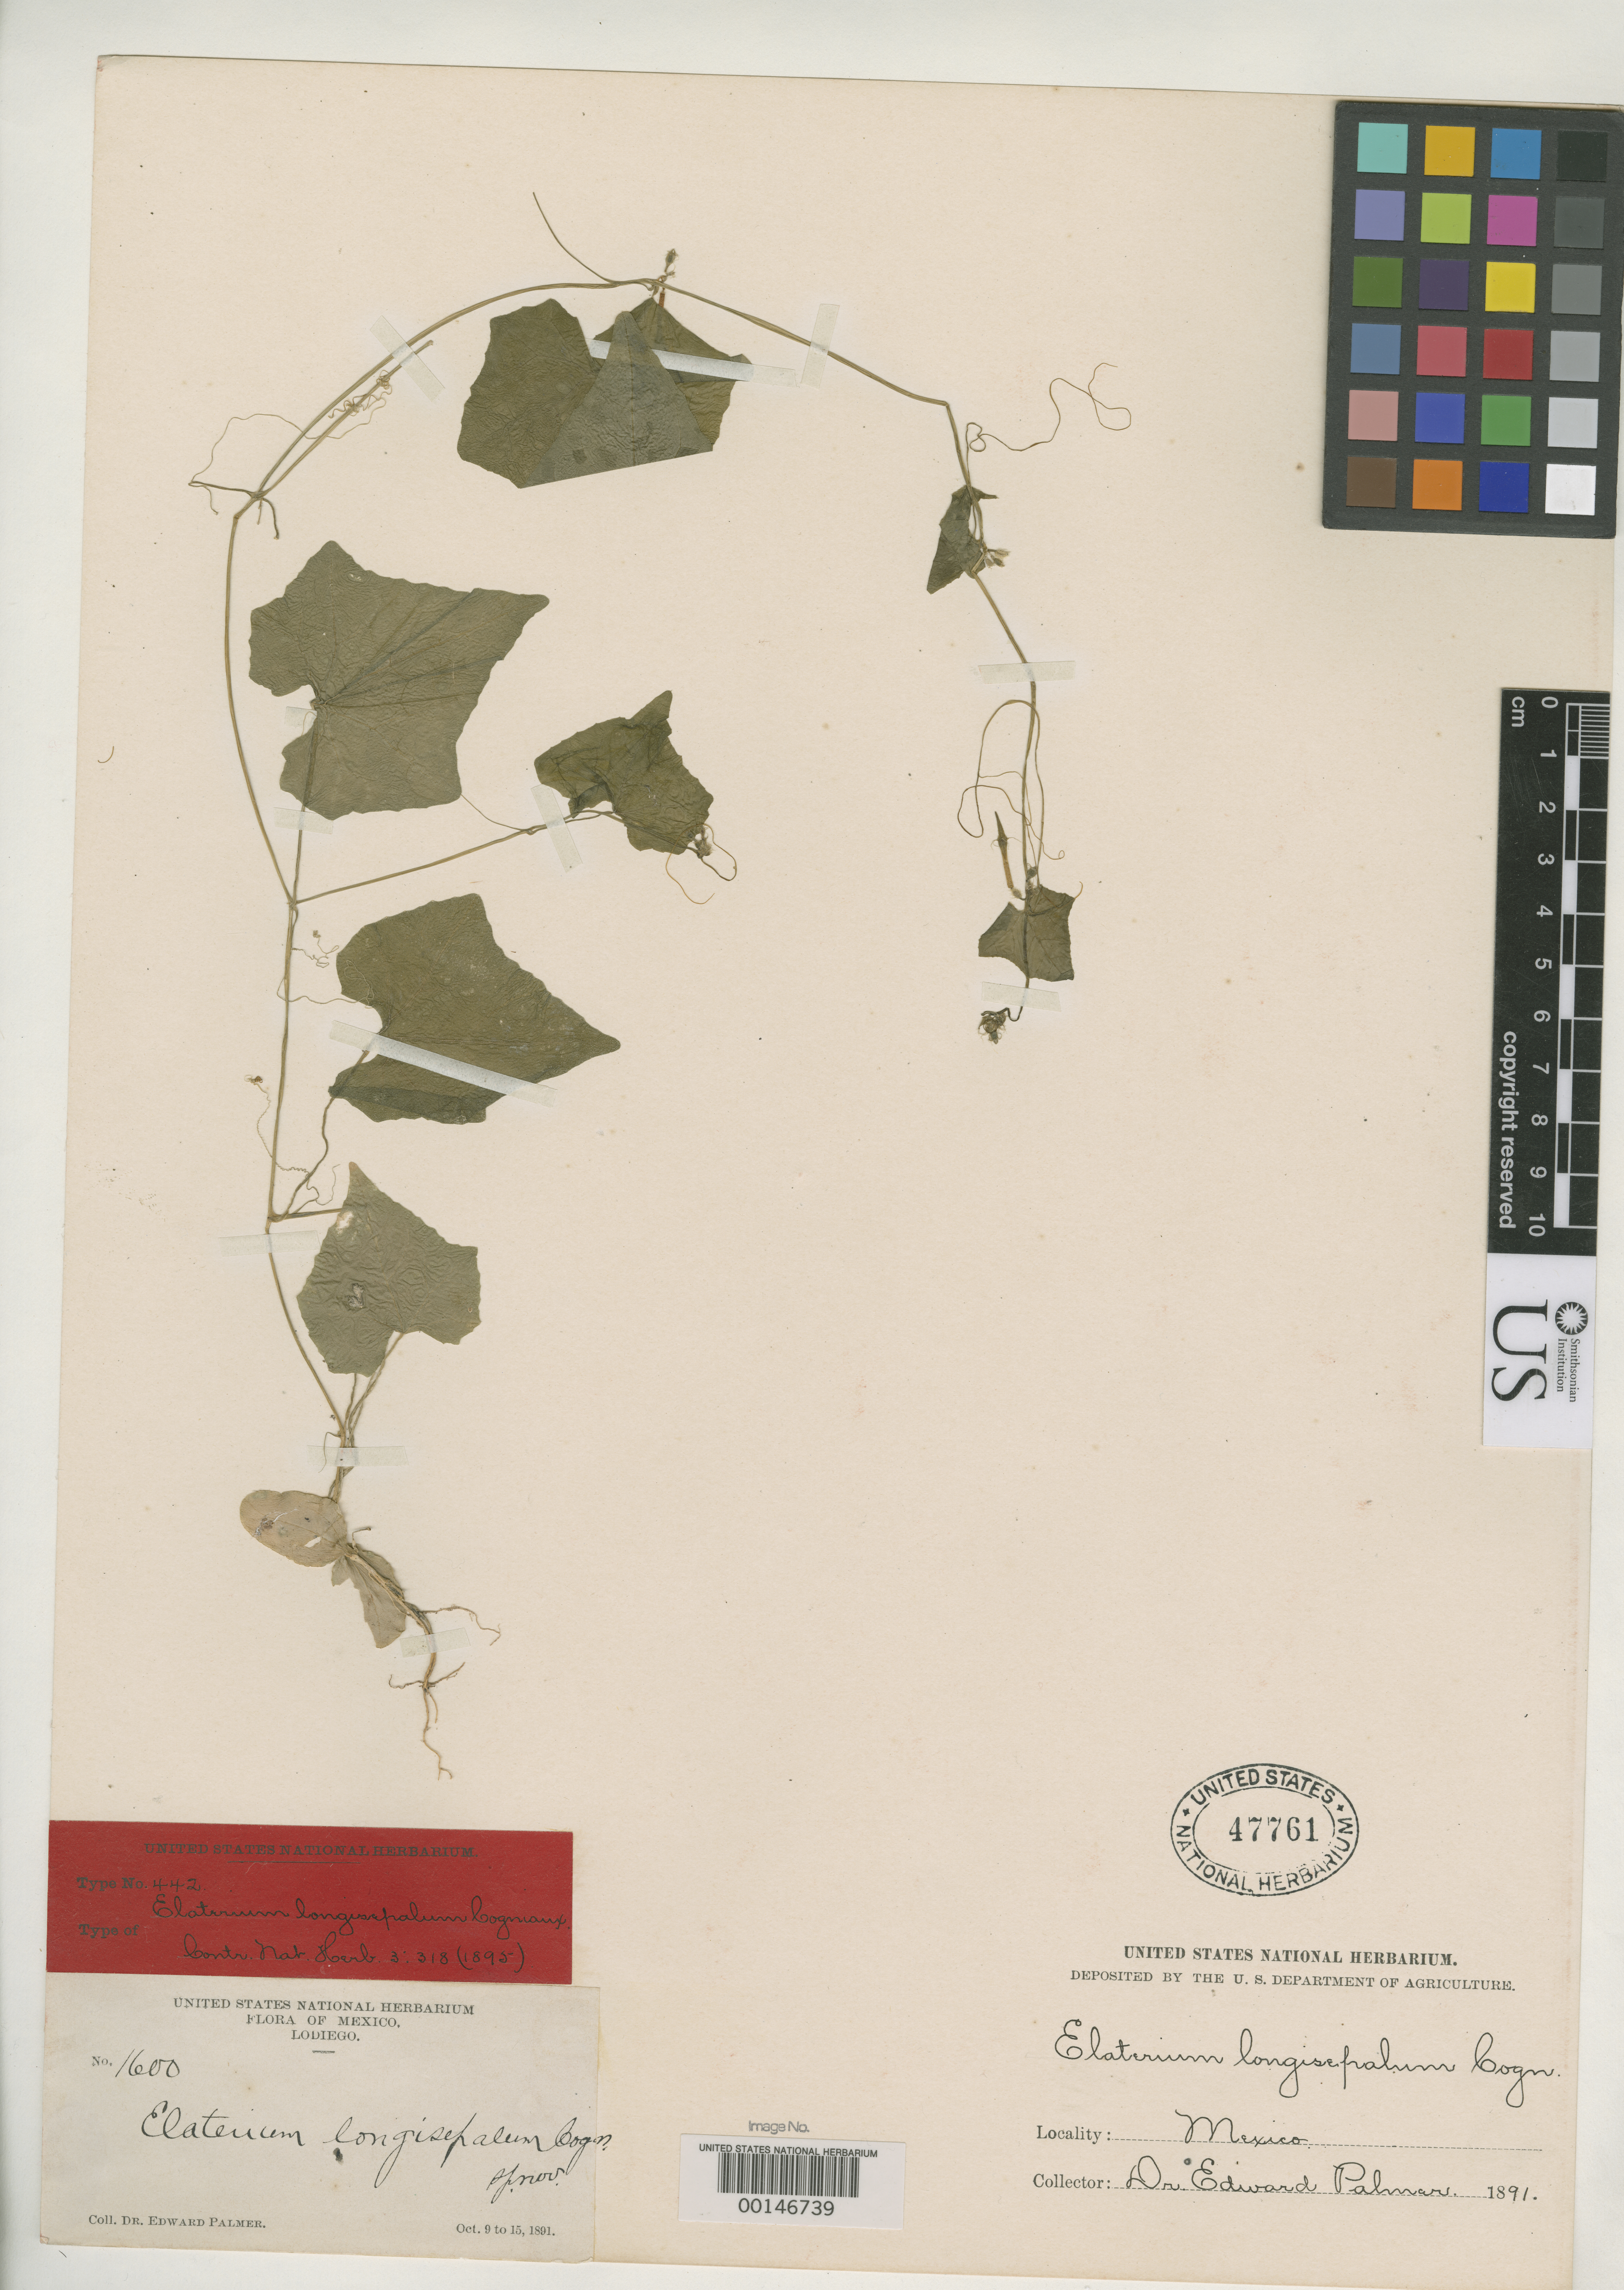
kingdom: Plantae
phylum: Tracheophyta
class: Magnoliopsida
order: Cucurbitales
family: Cucurbitaceae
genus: Elaterium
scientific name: Elaterium longisepalum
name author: Cogn. in Rose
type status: Type Collection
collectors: E. Palmer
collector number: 1600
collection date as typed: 09 Oct 1891 to 15 Oct 1891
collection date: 1891-10-09/1891-10-15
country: Mexico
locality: E of Monserrat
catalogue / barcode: US 47761